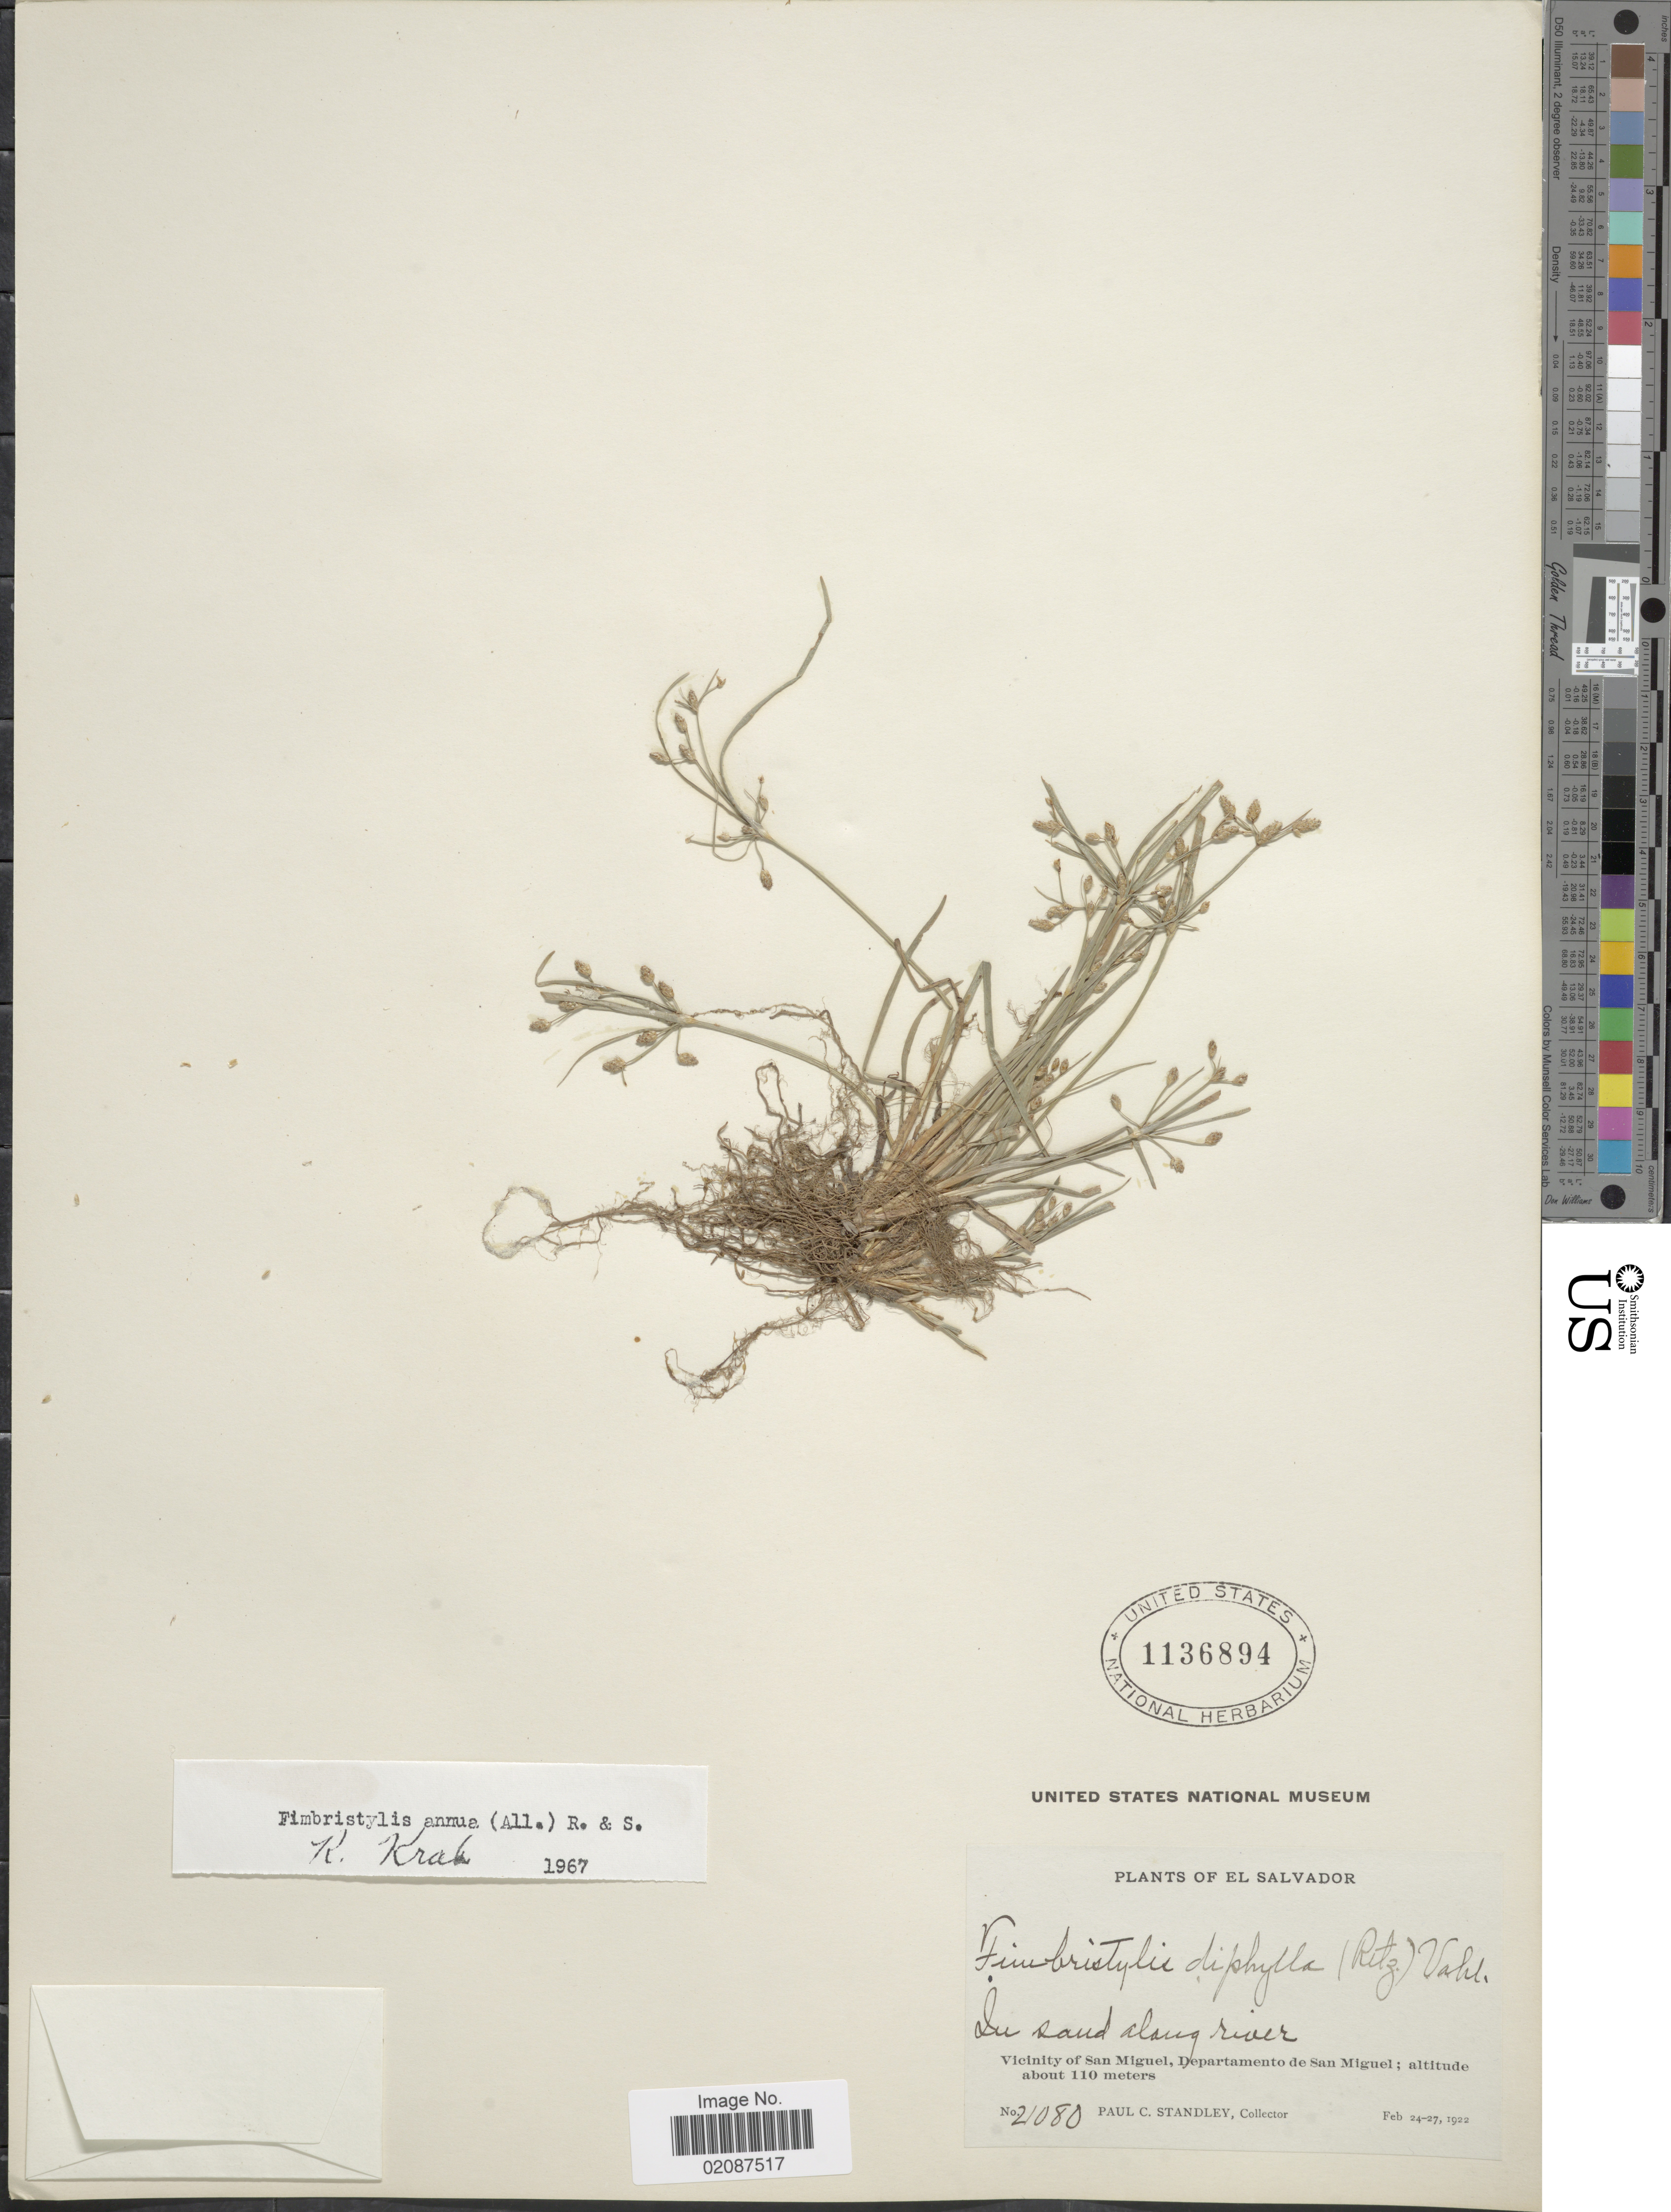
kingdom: Plantae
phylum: Tracheophyta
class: Liliopsida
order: Poales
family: Cyperaceae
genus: Fimbristylis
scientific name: Fimbristylis annua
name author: (All.) Roem. & Schult.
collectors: P. C. Standley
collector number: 21080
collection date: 1922-02-24/1922-02-27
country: El Salvador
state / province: San Miguel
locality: Vicinity of San Miguel, Departamento de San Miguel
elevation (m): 110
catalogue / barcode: US 1136894